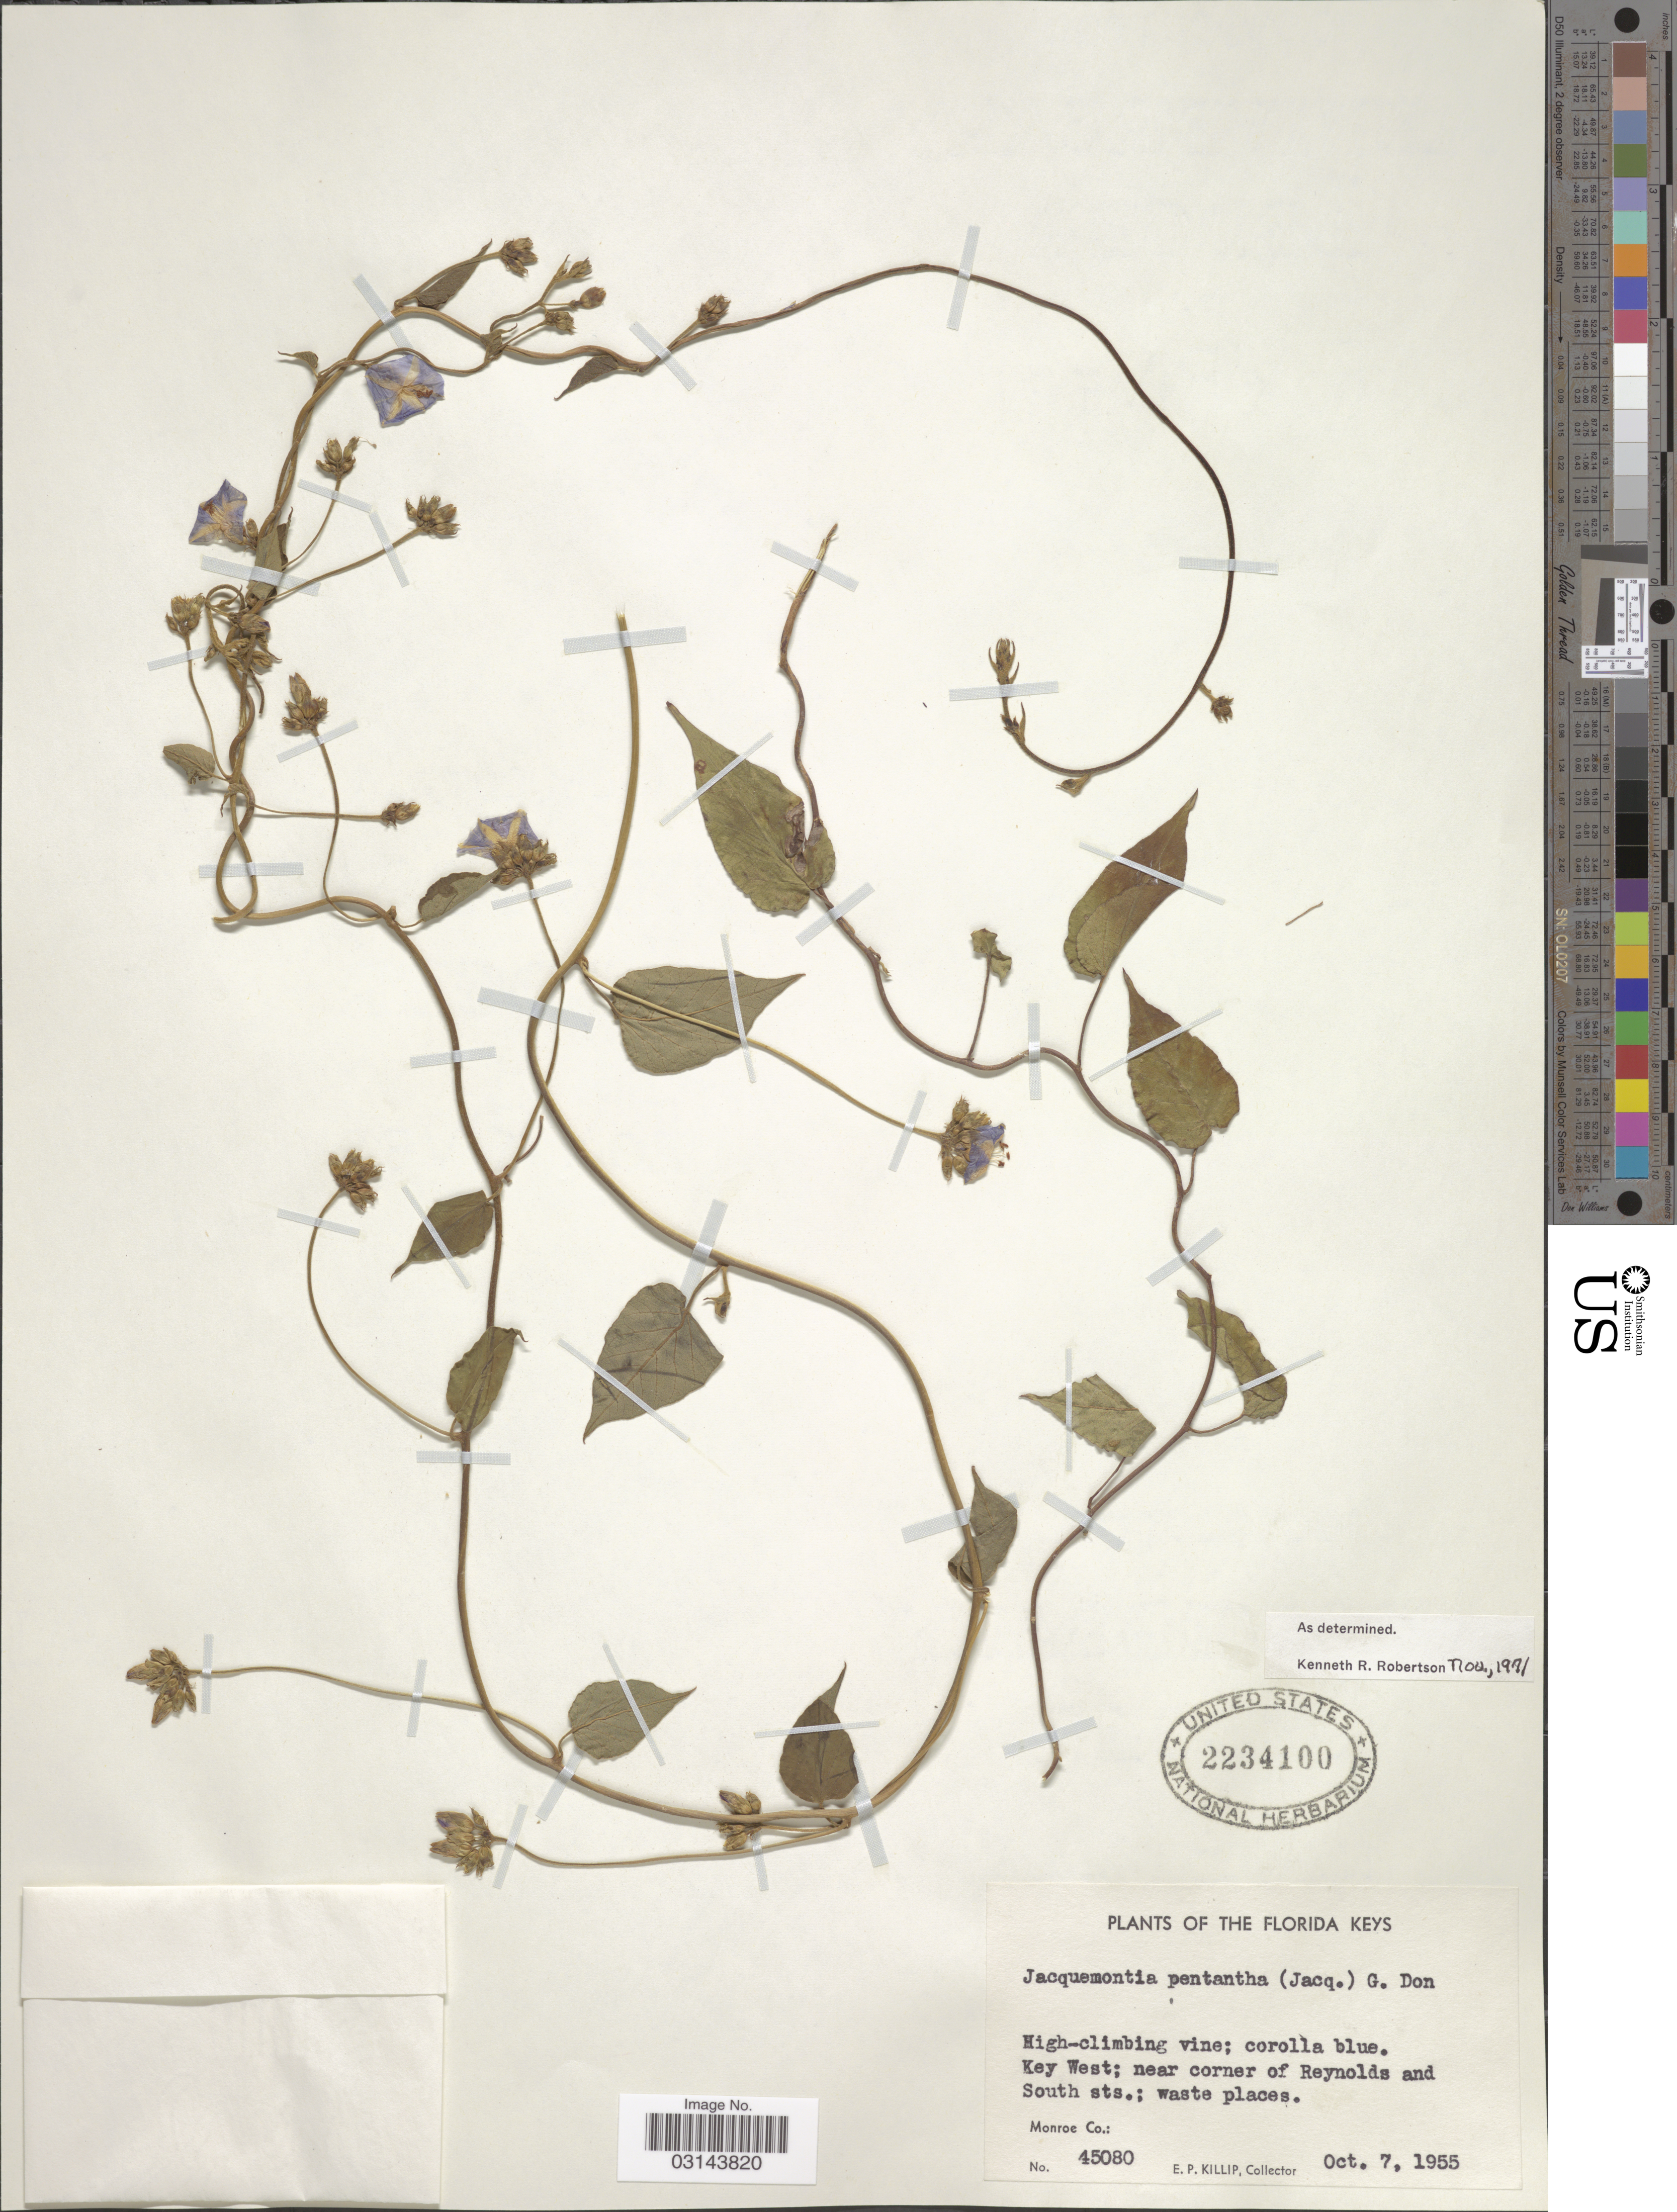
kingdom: Plantae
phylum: Tracheophyta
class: Magnoliopsida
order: Solanales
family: Convolvulaceae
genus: Jacquemontia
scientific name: Jacquemontia pentanthos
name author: (Jacq.) G. Don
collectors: E. P. Killip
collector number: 45080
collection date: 1955-10-07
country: United States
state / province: Florida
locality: The Florida Keys. Key West; near corner of Reynolds and South sts. Monroe Co.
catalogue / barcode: US 2234100